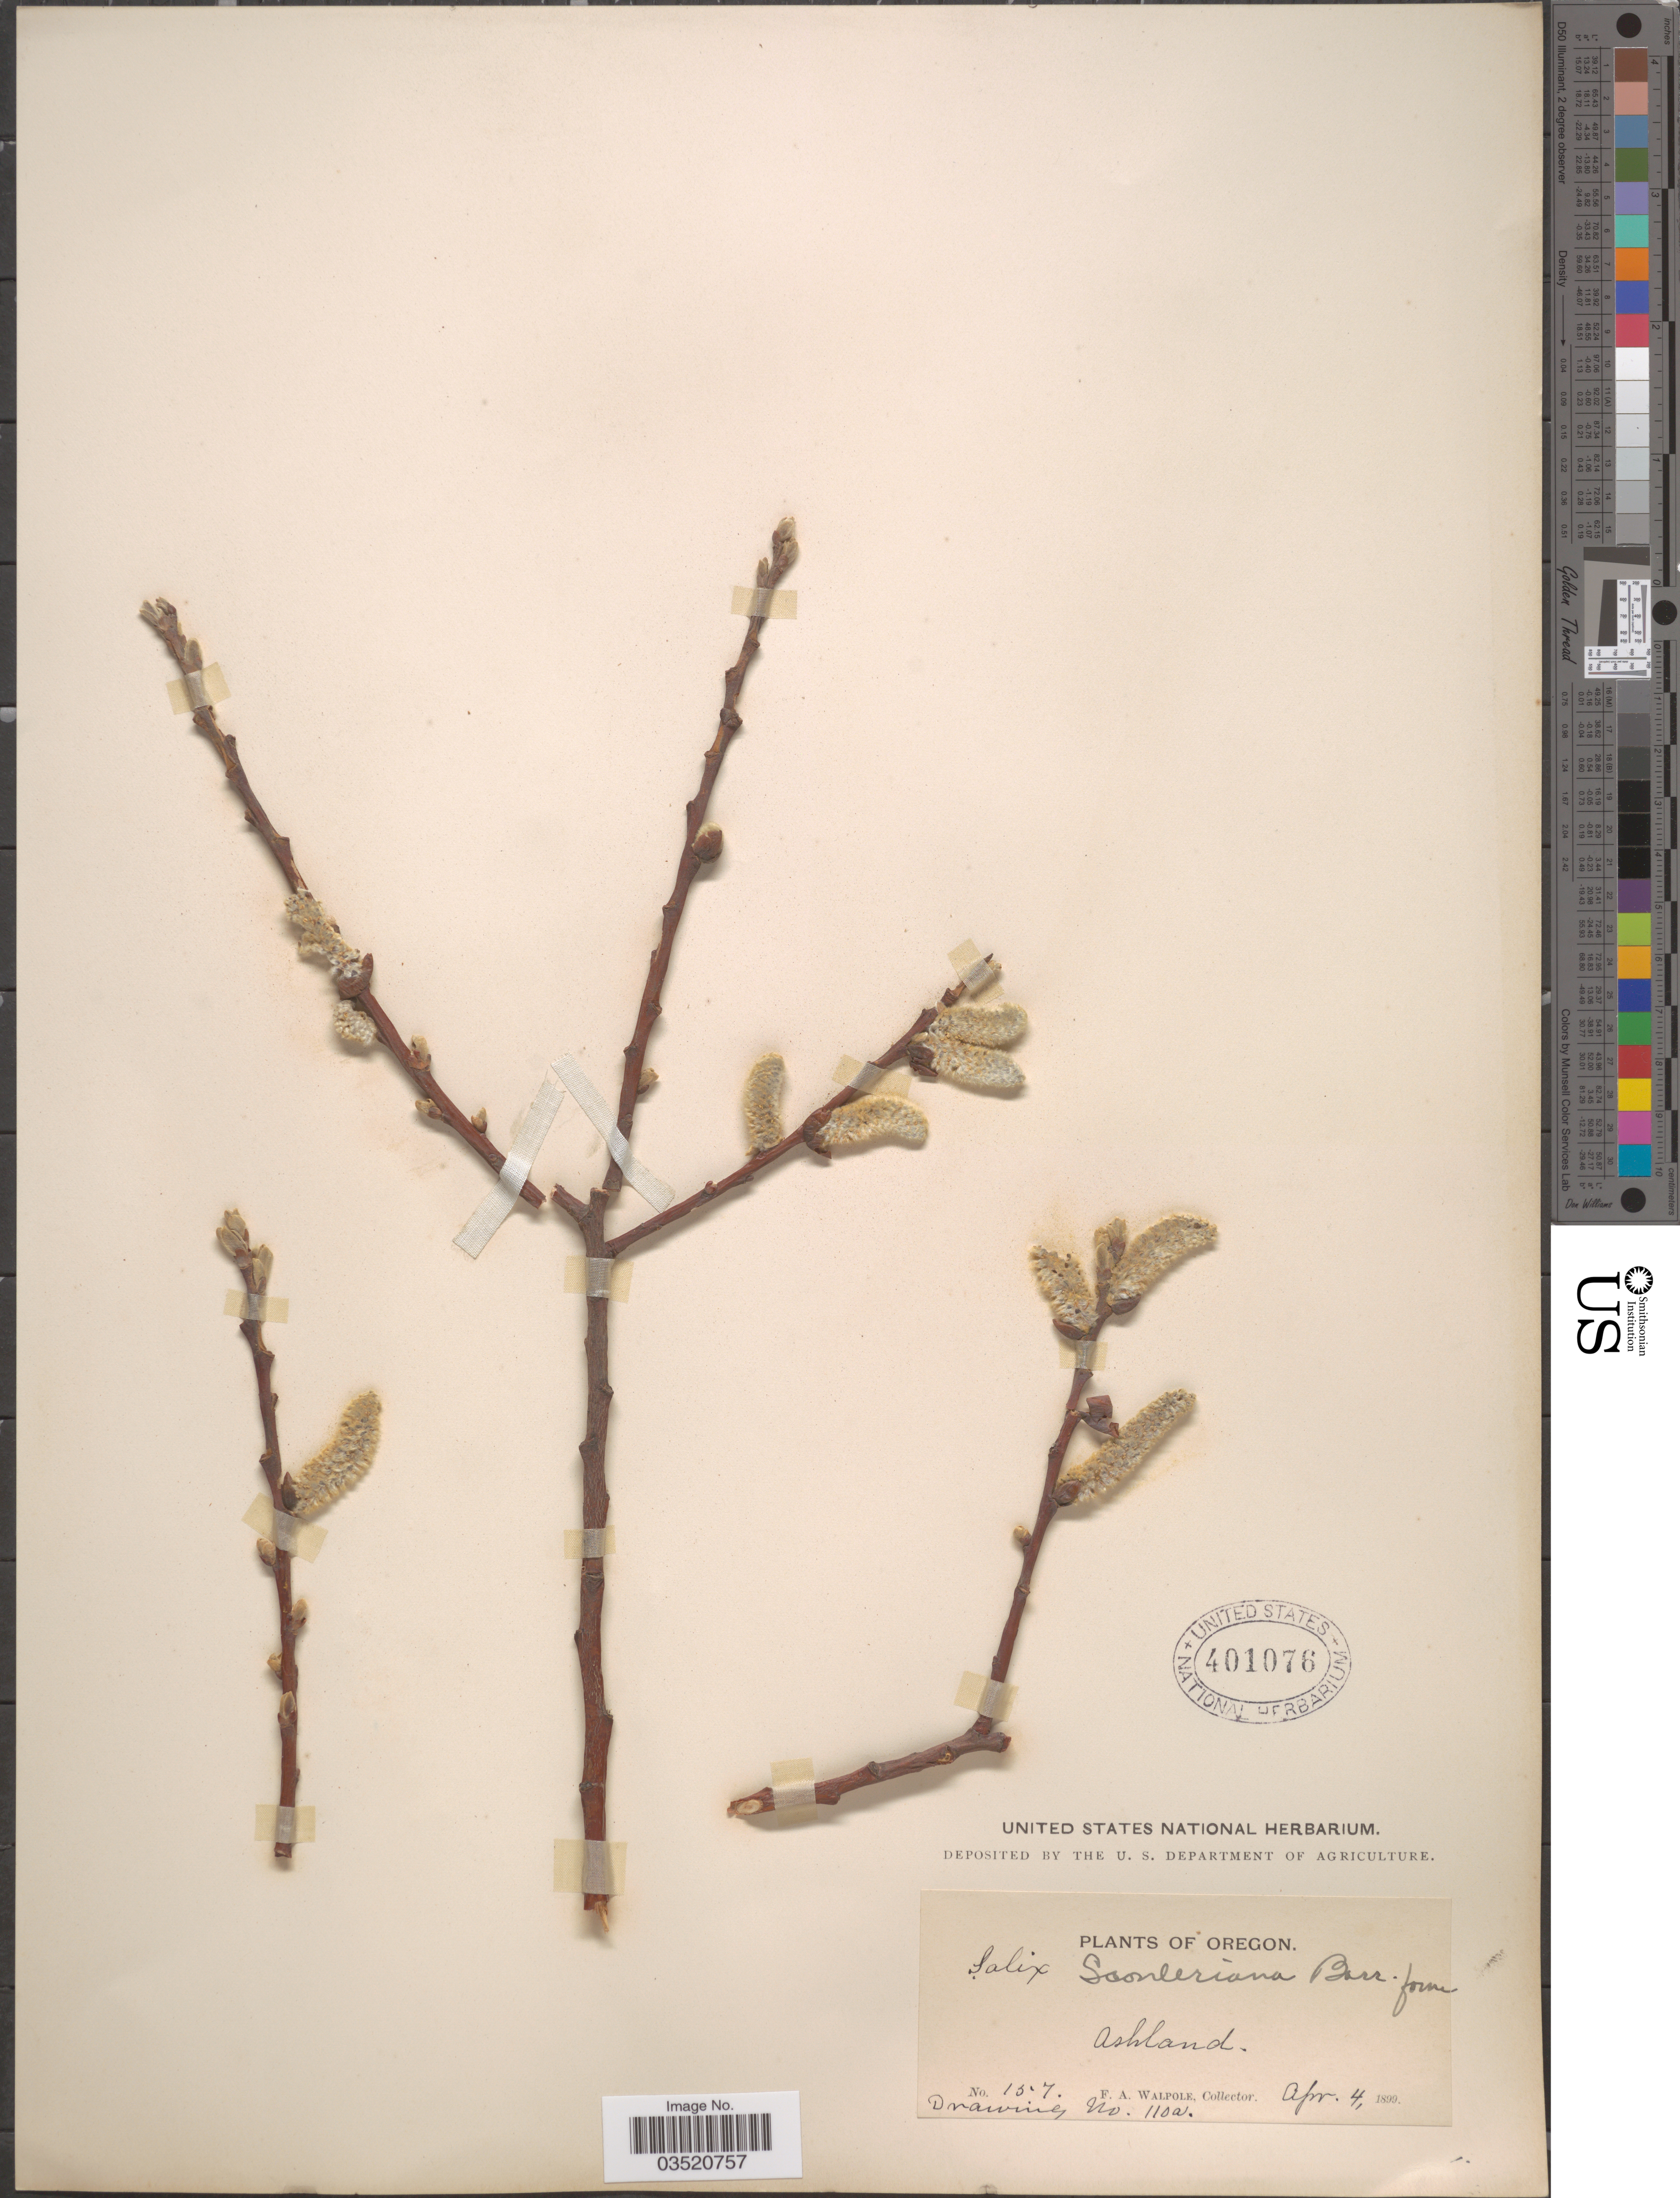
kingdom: Plantae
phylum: Tracheophyta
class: Magnoliopsida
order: Malpighiales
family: Salicaceae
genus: Salix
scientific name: Salix scouleriana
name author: Barratt ex Hook.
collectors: F. Walpole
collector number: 157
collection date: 1899-04-04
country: United States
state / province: Oregon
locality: Ashland.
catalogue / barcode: US 401076